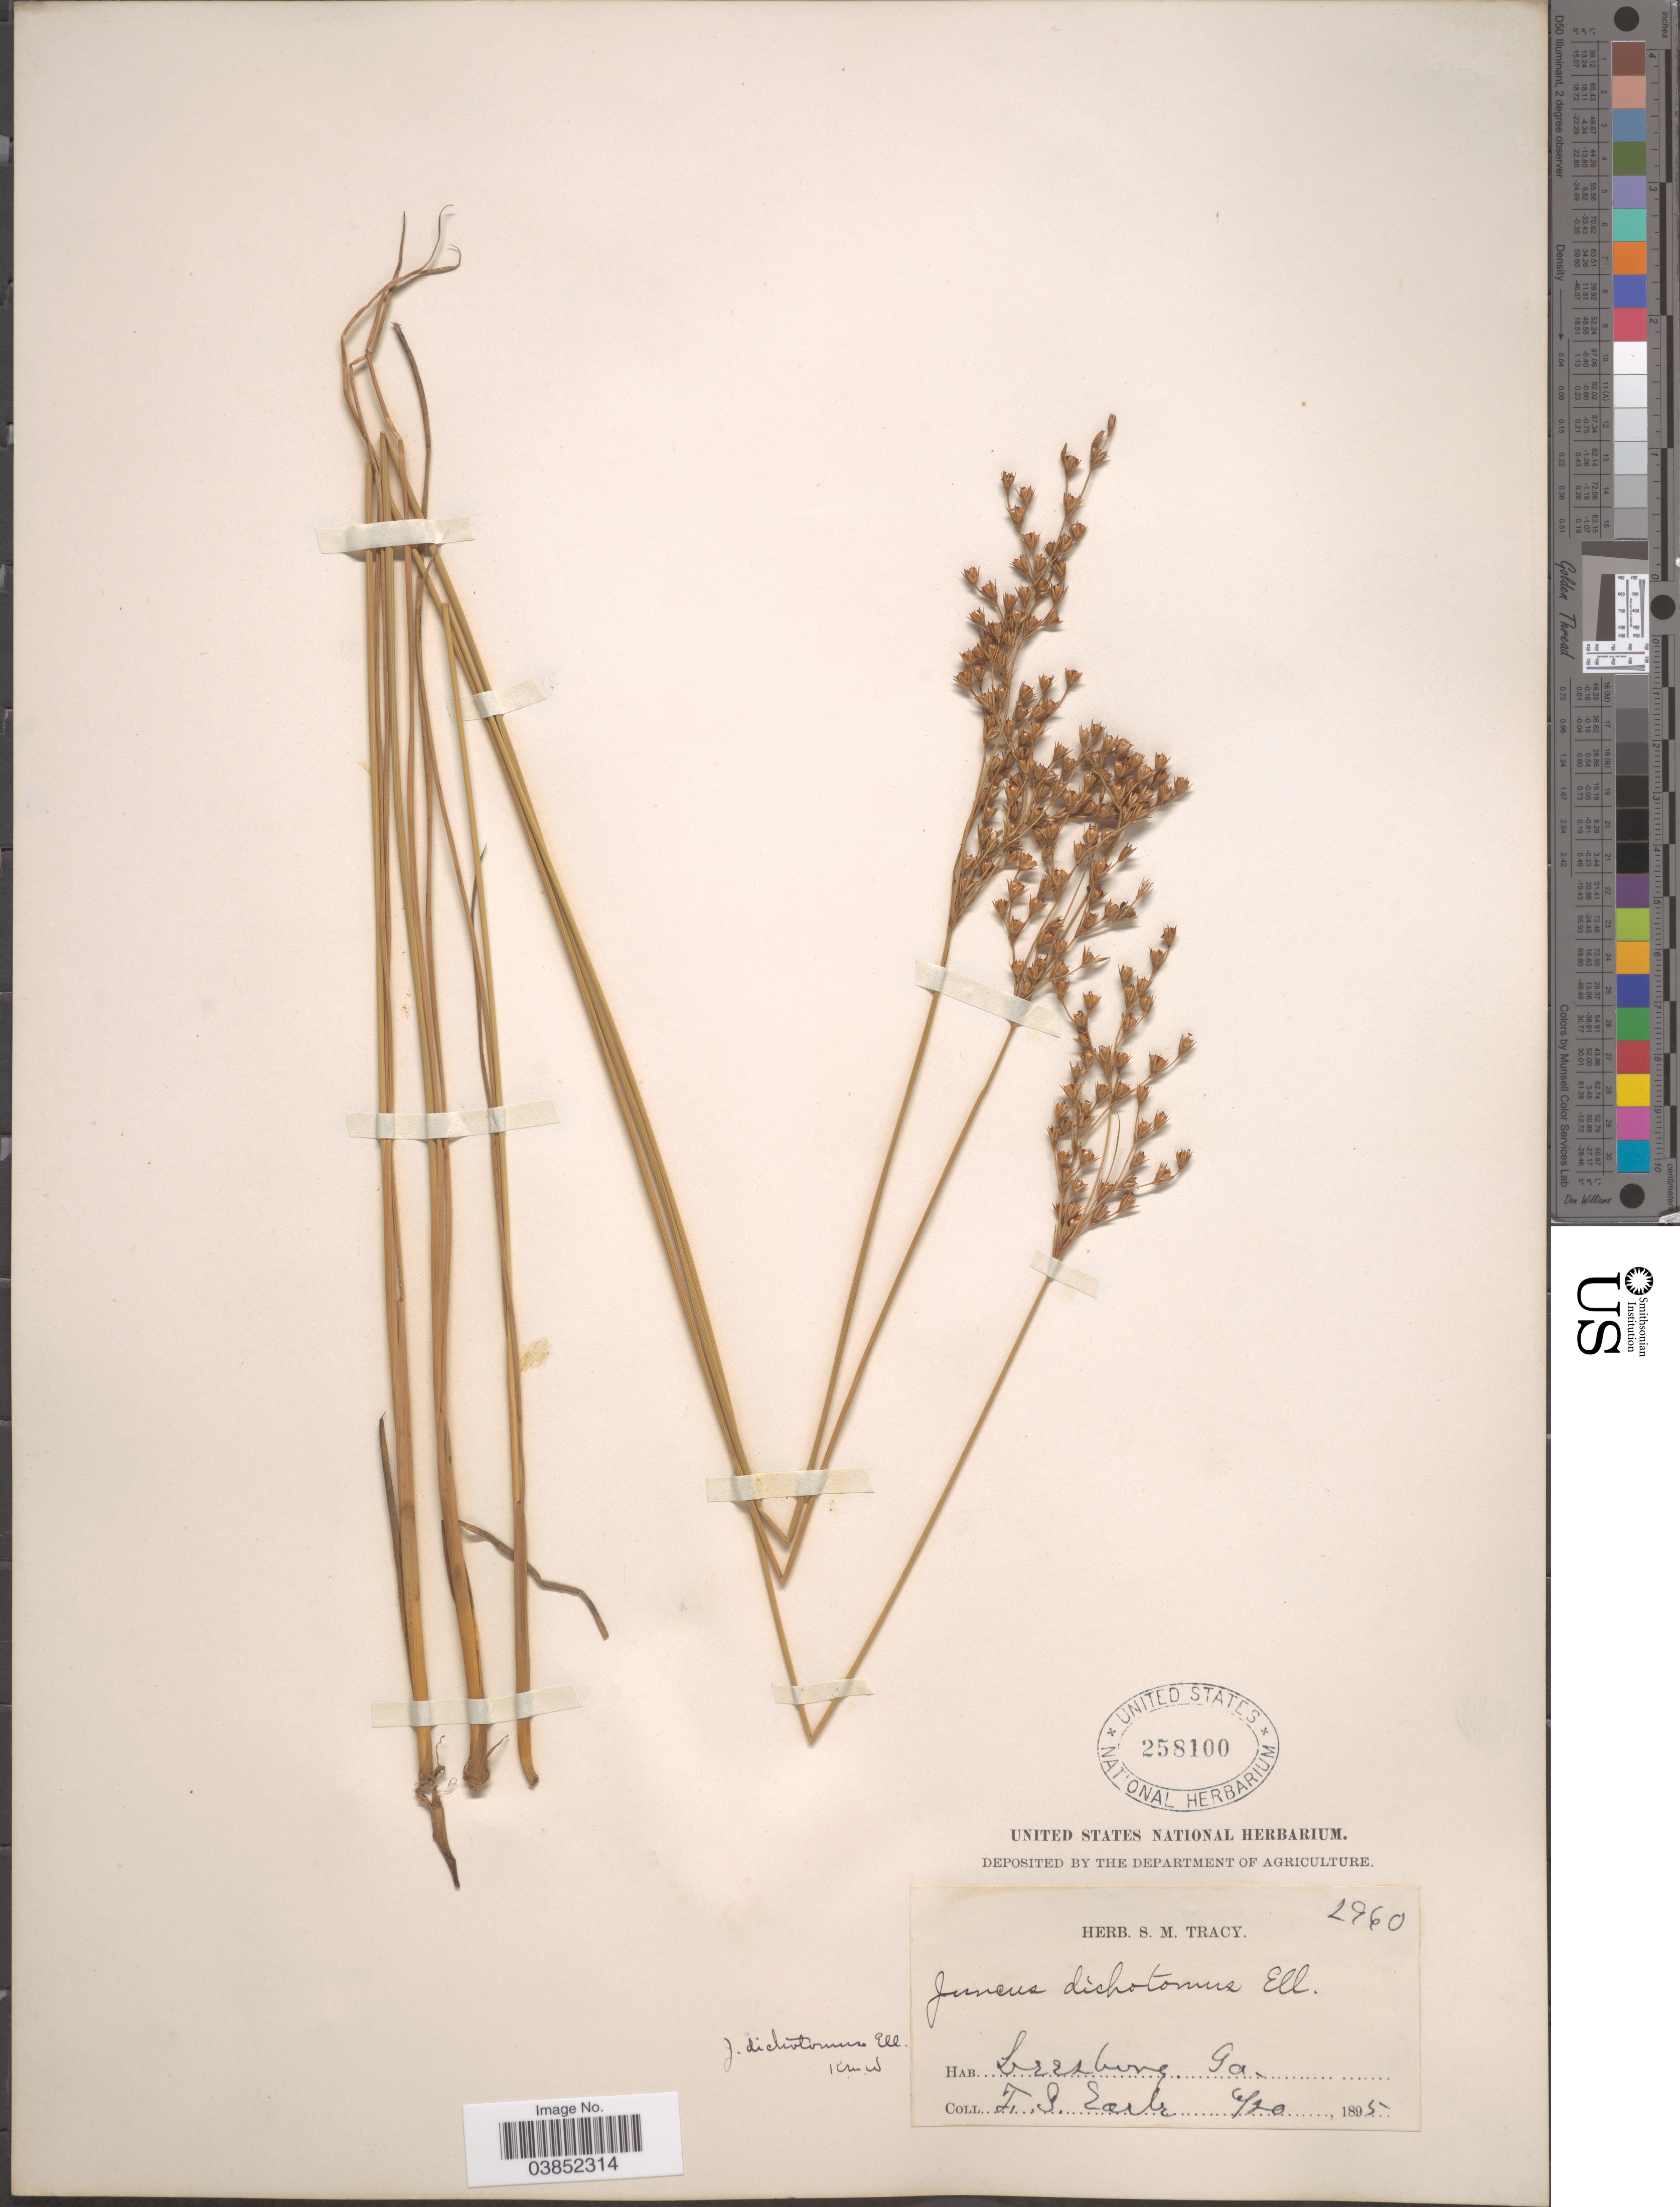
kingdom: Plantae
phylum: Tracheophyta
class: Liliopsida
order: Poales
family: Juncaceae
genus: Juncus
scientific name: Juncus dichotomus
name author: Elliott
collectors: F. S. Earle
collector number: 2960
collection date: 1895-06-20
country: United States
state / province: Georgia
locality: Leesburg.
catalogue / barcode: US 258100